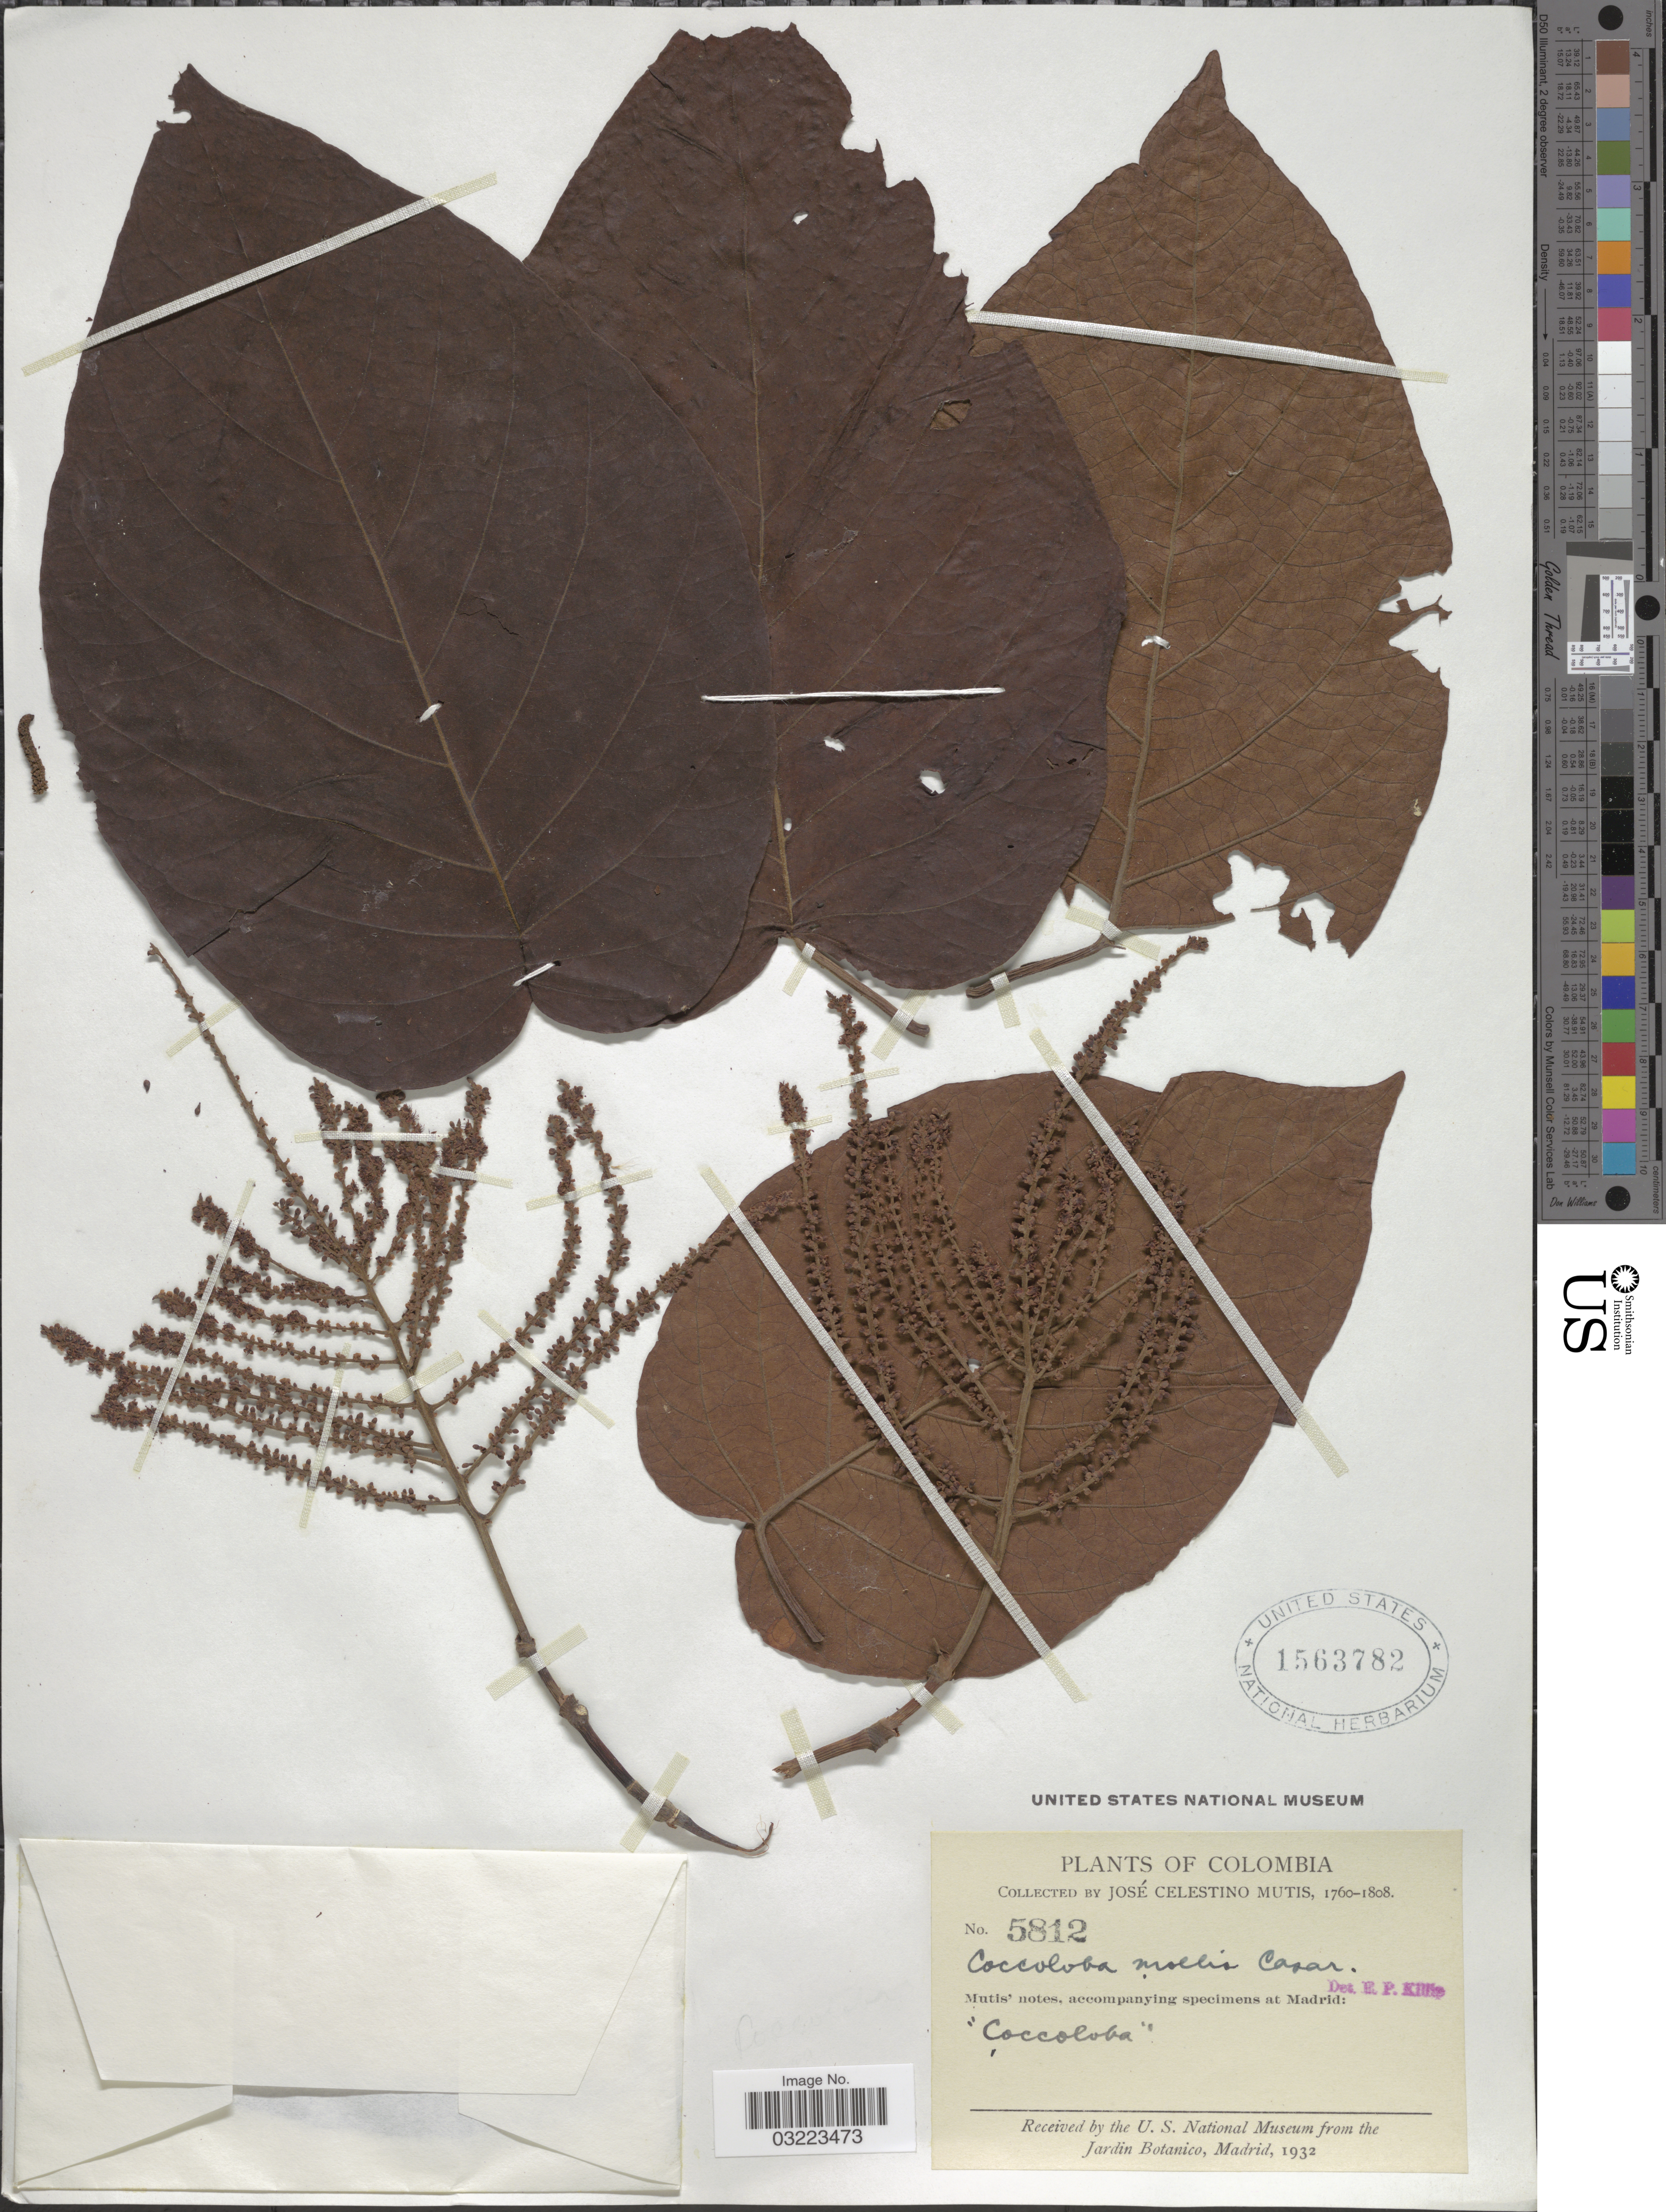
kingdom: Plantae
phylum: Tracheophyta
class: Magnoliopsida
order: Caryophyllales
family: Polygonaceae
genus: Coccoloba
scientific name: Coccoloba mollis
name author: Casar.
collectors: J. C. B. Mutis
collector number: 5812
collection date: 1760/1808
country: Colombia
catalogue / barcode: US 1563782